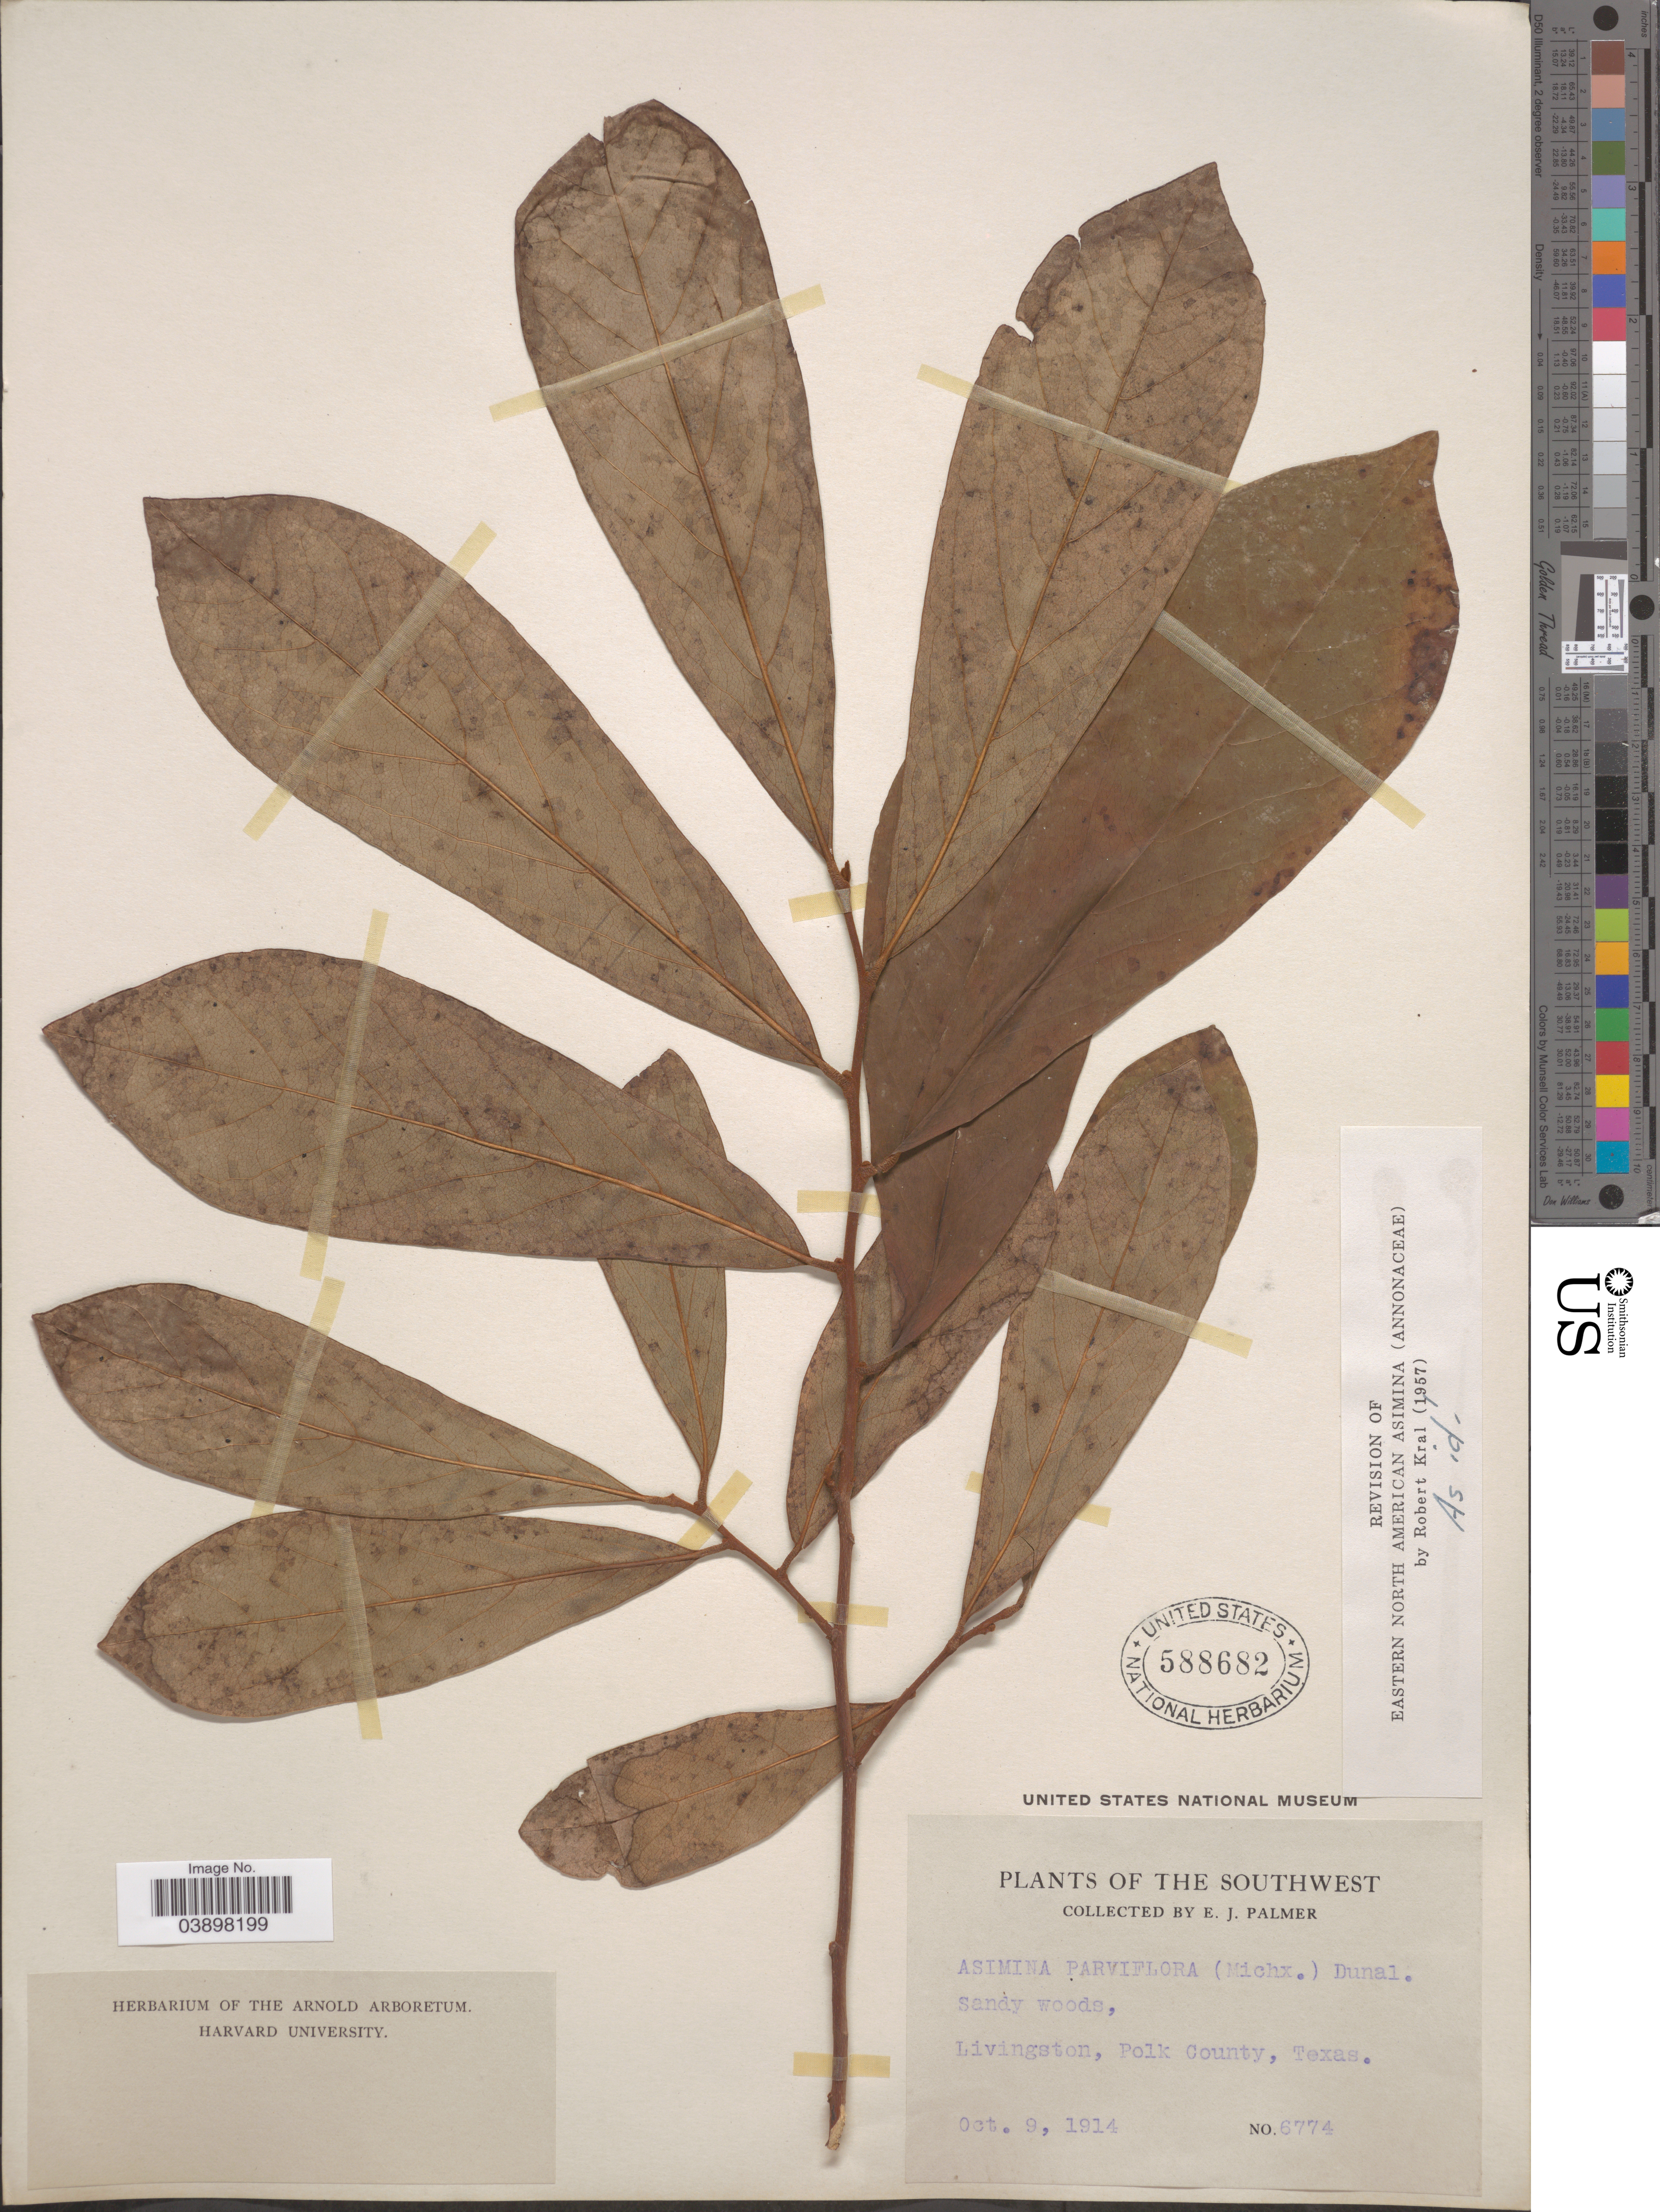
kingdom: Plantae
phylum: Tracheophyta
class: Magnoliopsida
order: Magnoliales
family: Annonaceae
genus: Asimina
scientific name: Asimina parviflora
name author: (Michx.) Dunal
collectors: E. J. Palmer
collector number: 6774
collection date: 1914-10-09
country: United States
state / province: Texas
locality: The Southwest. Livingston, Polk County.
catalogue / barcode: US 588682